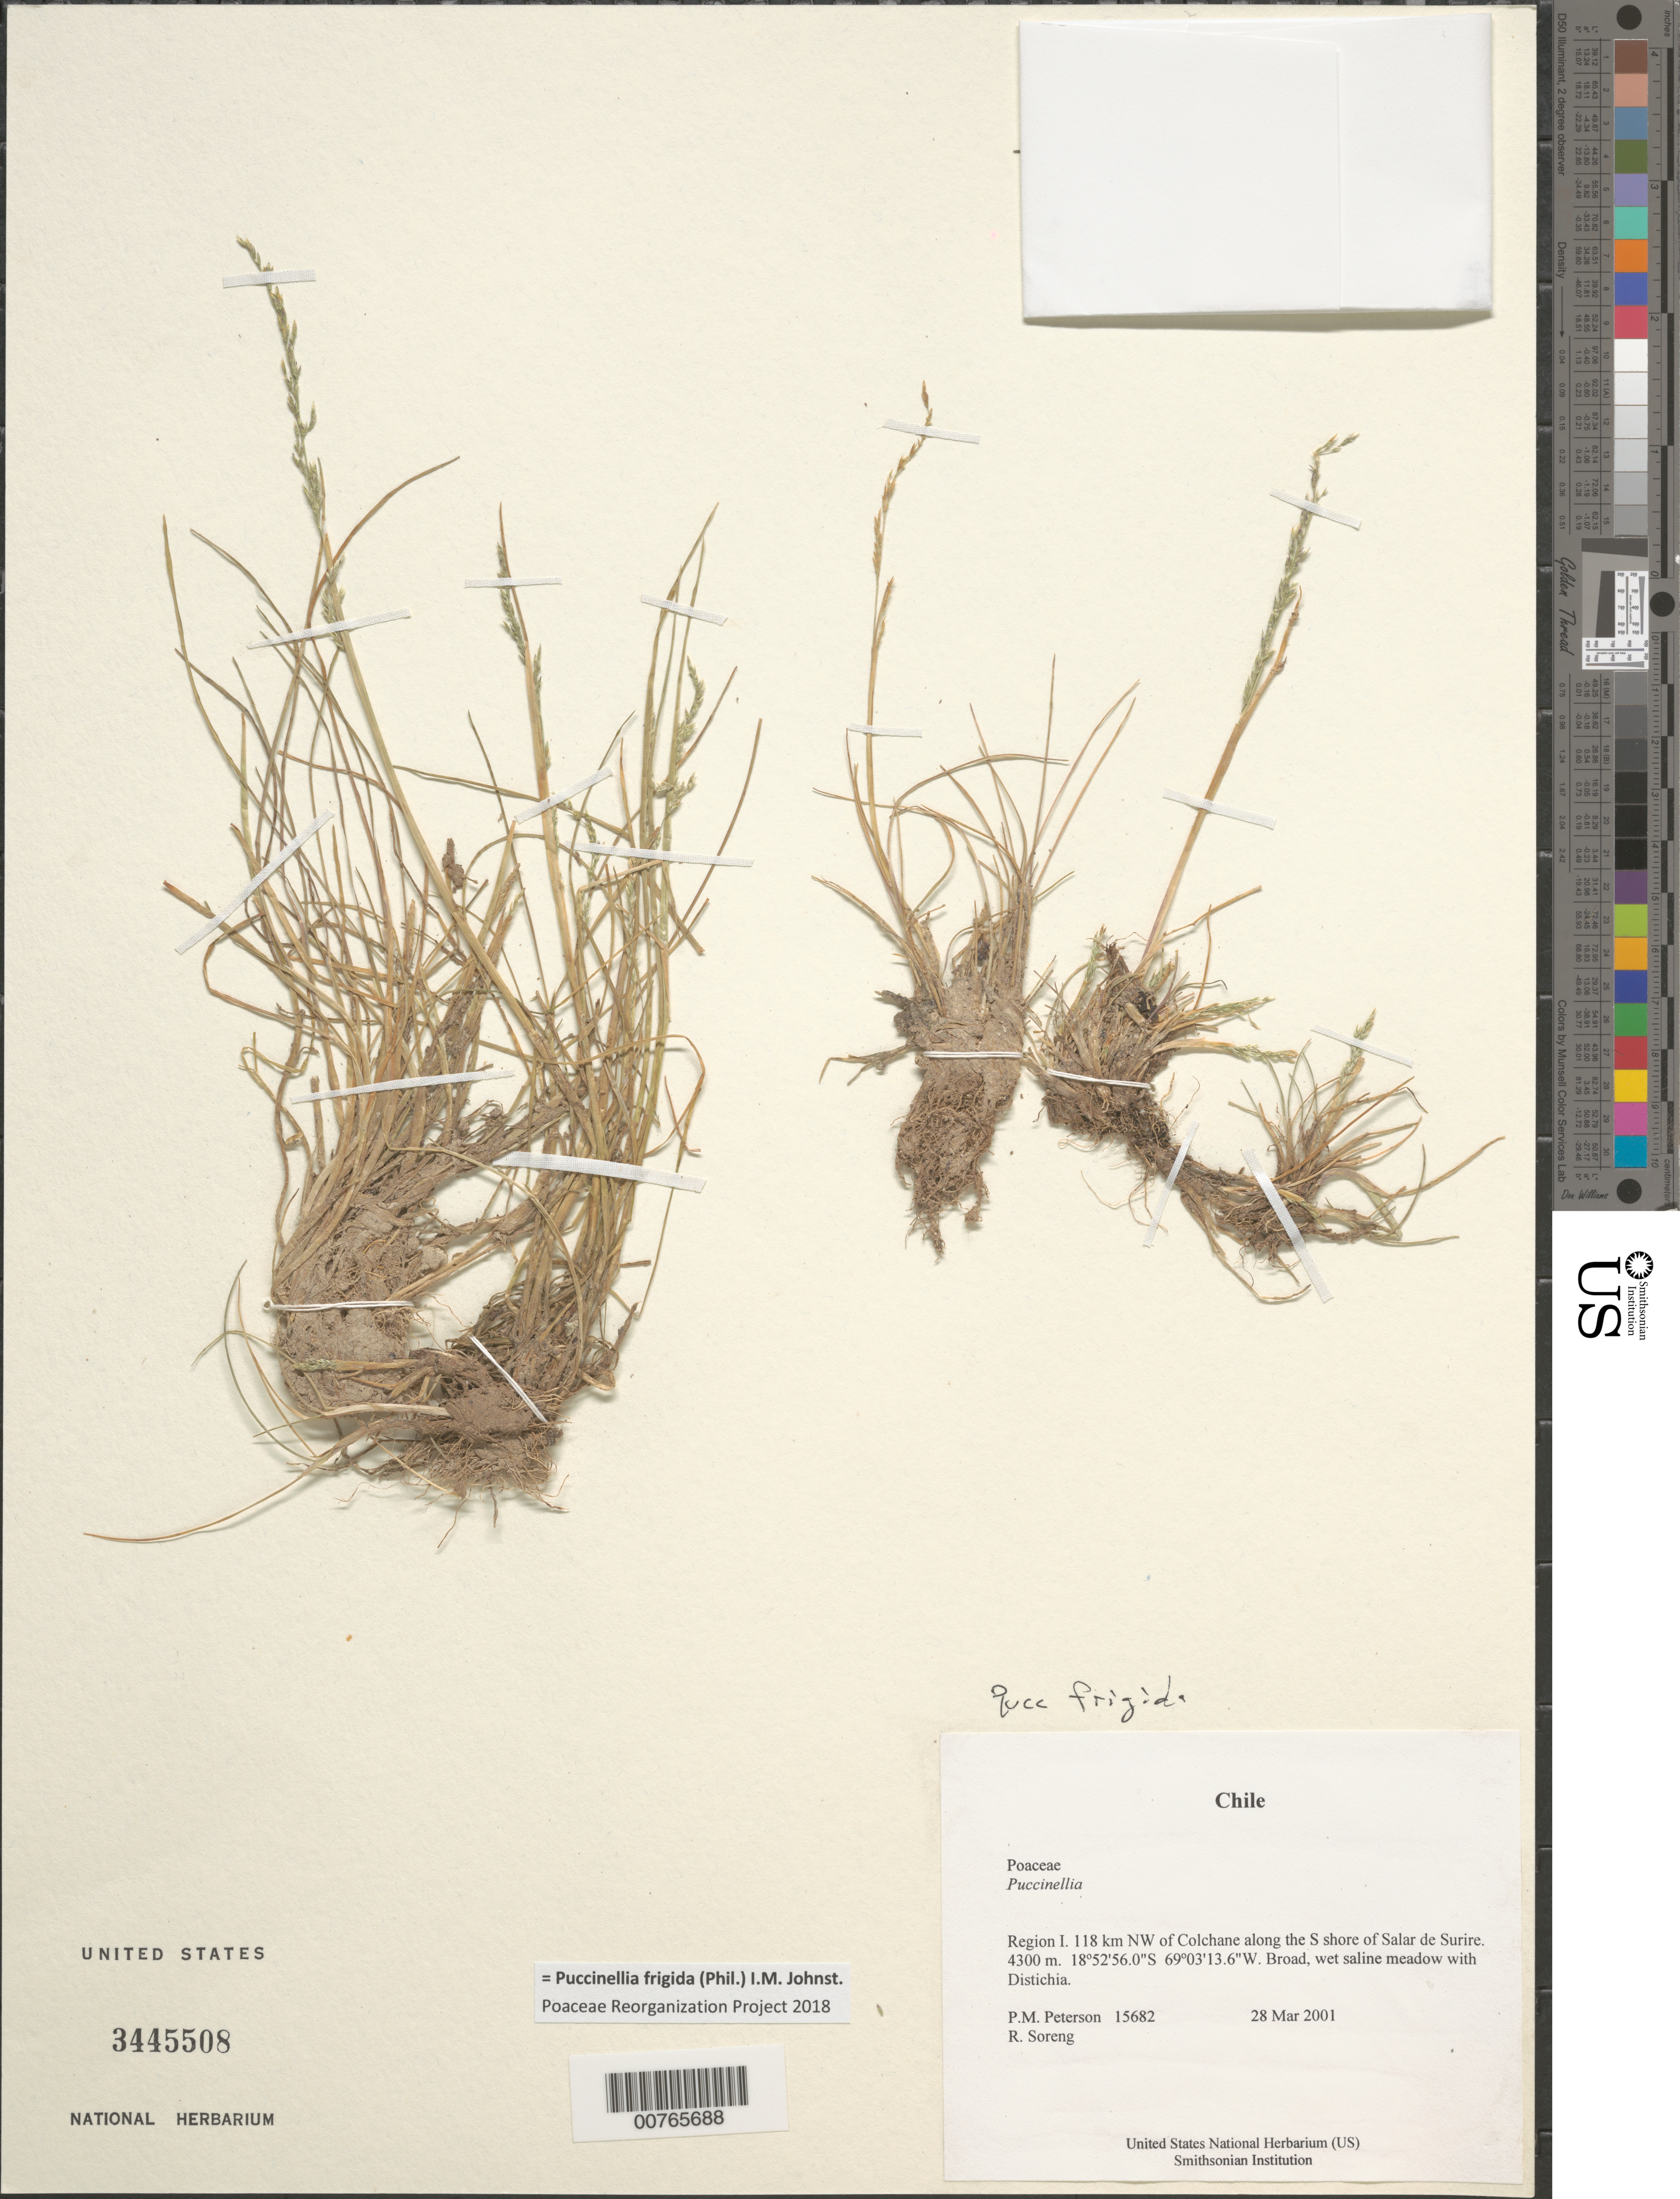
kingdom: Plantae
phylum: Tracheophyta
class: Liliopsida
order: Poales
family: Poaceae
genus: Puccinellia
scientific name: Puccinellia frigida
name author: (Phil.) I.M. Johnst.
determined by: Poaceae Reorganization Project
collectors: P. M. Peterson & R. J. Soreng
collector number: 15682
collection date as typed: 28 Mar 2001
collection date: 2001-03-28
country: Chile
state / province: Tarapacá (I)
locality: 118 km NW of Colchane along the S shore of Salar de Surire.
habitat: Broad, wet saline meadow with Distichia.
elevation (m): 4300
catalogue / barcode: US 3445508